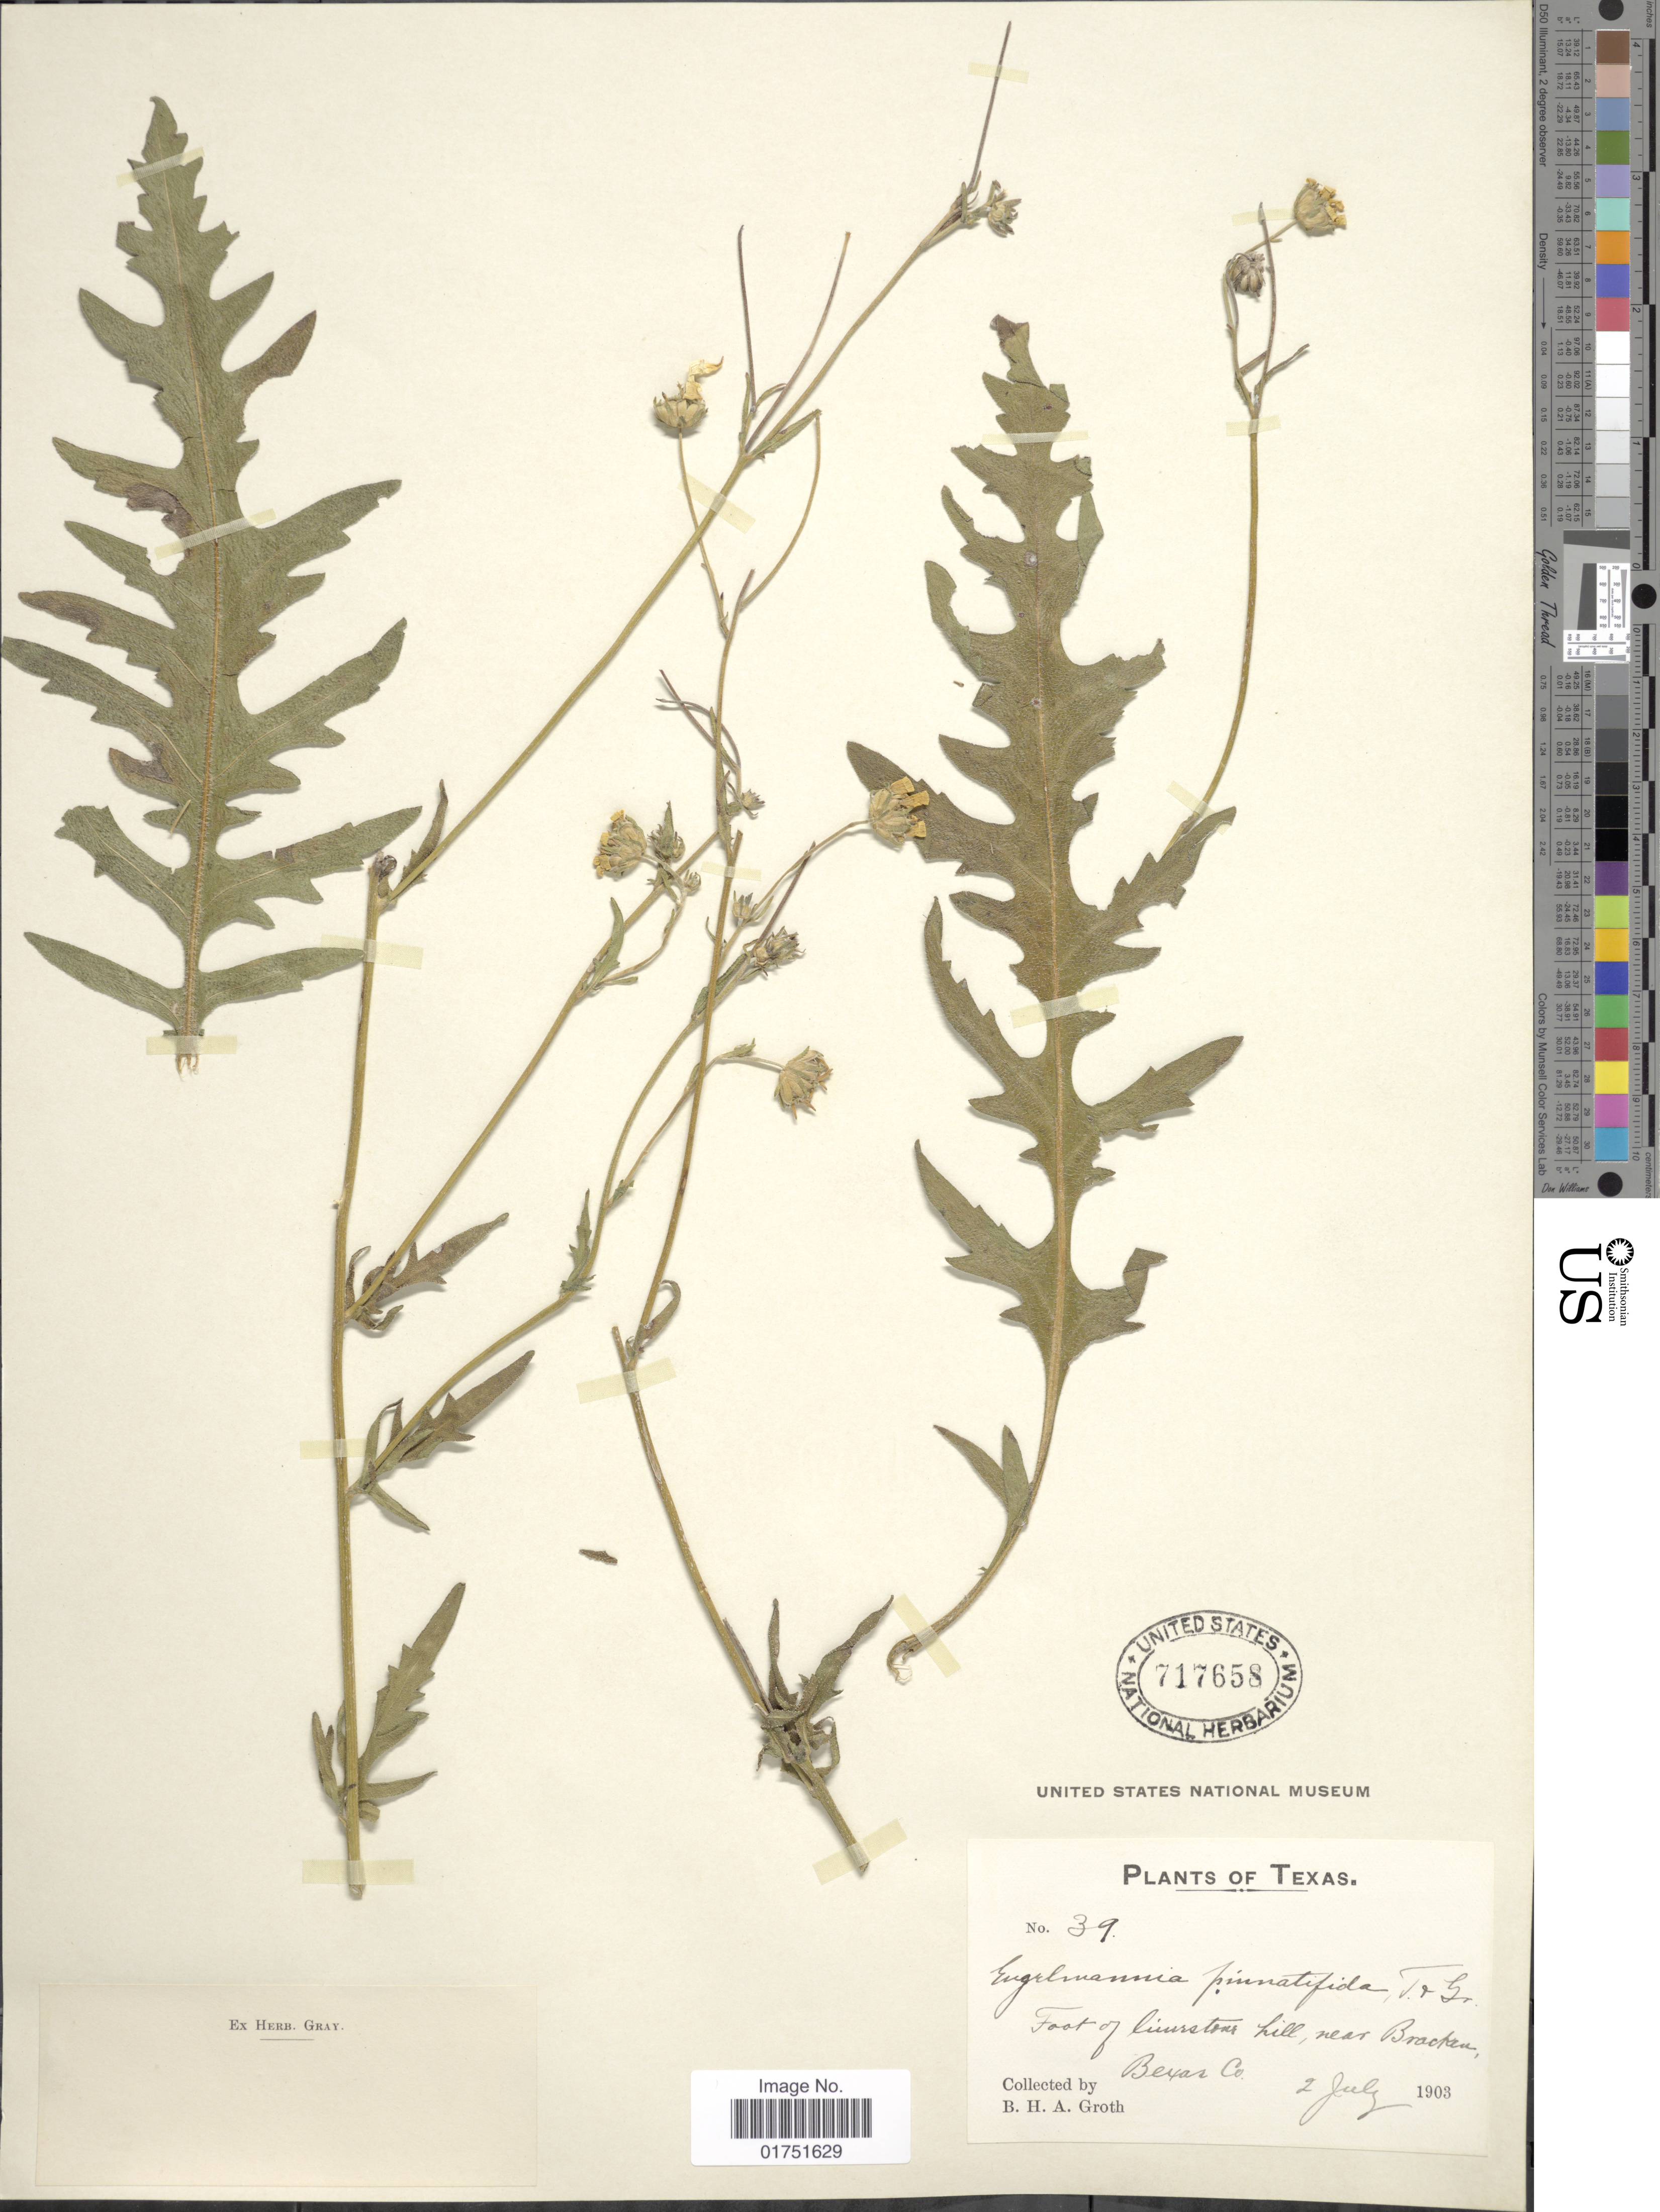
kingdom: Plantae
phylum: Tracheophyta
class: Magnoliopsida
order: Asterales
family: Asteraceae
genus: Engelmannia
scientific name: Engelmannia pinnatifida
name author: Torr. & A. Gray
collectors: B. Groth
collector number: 39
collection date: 1903-07-02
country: United States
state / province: Texas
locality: Foot of limestone hill, near Bracken, Bexar Co.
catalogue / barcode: US 717658